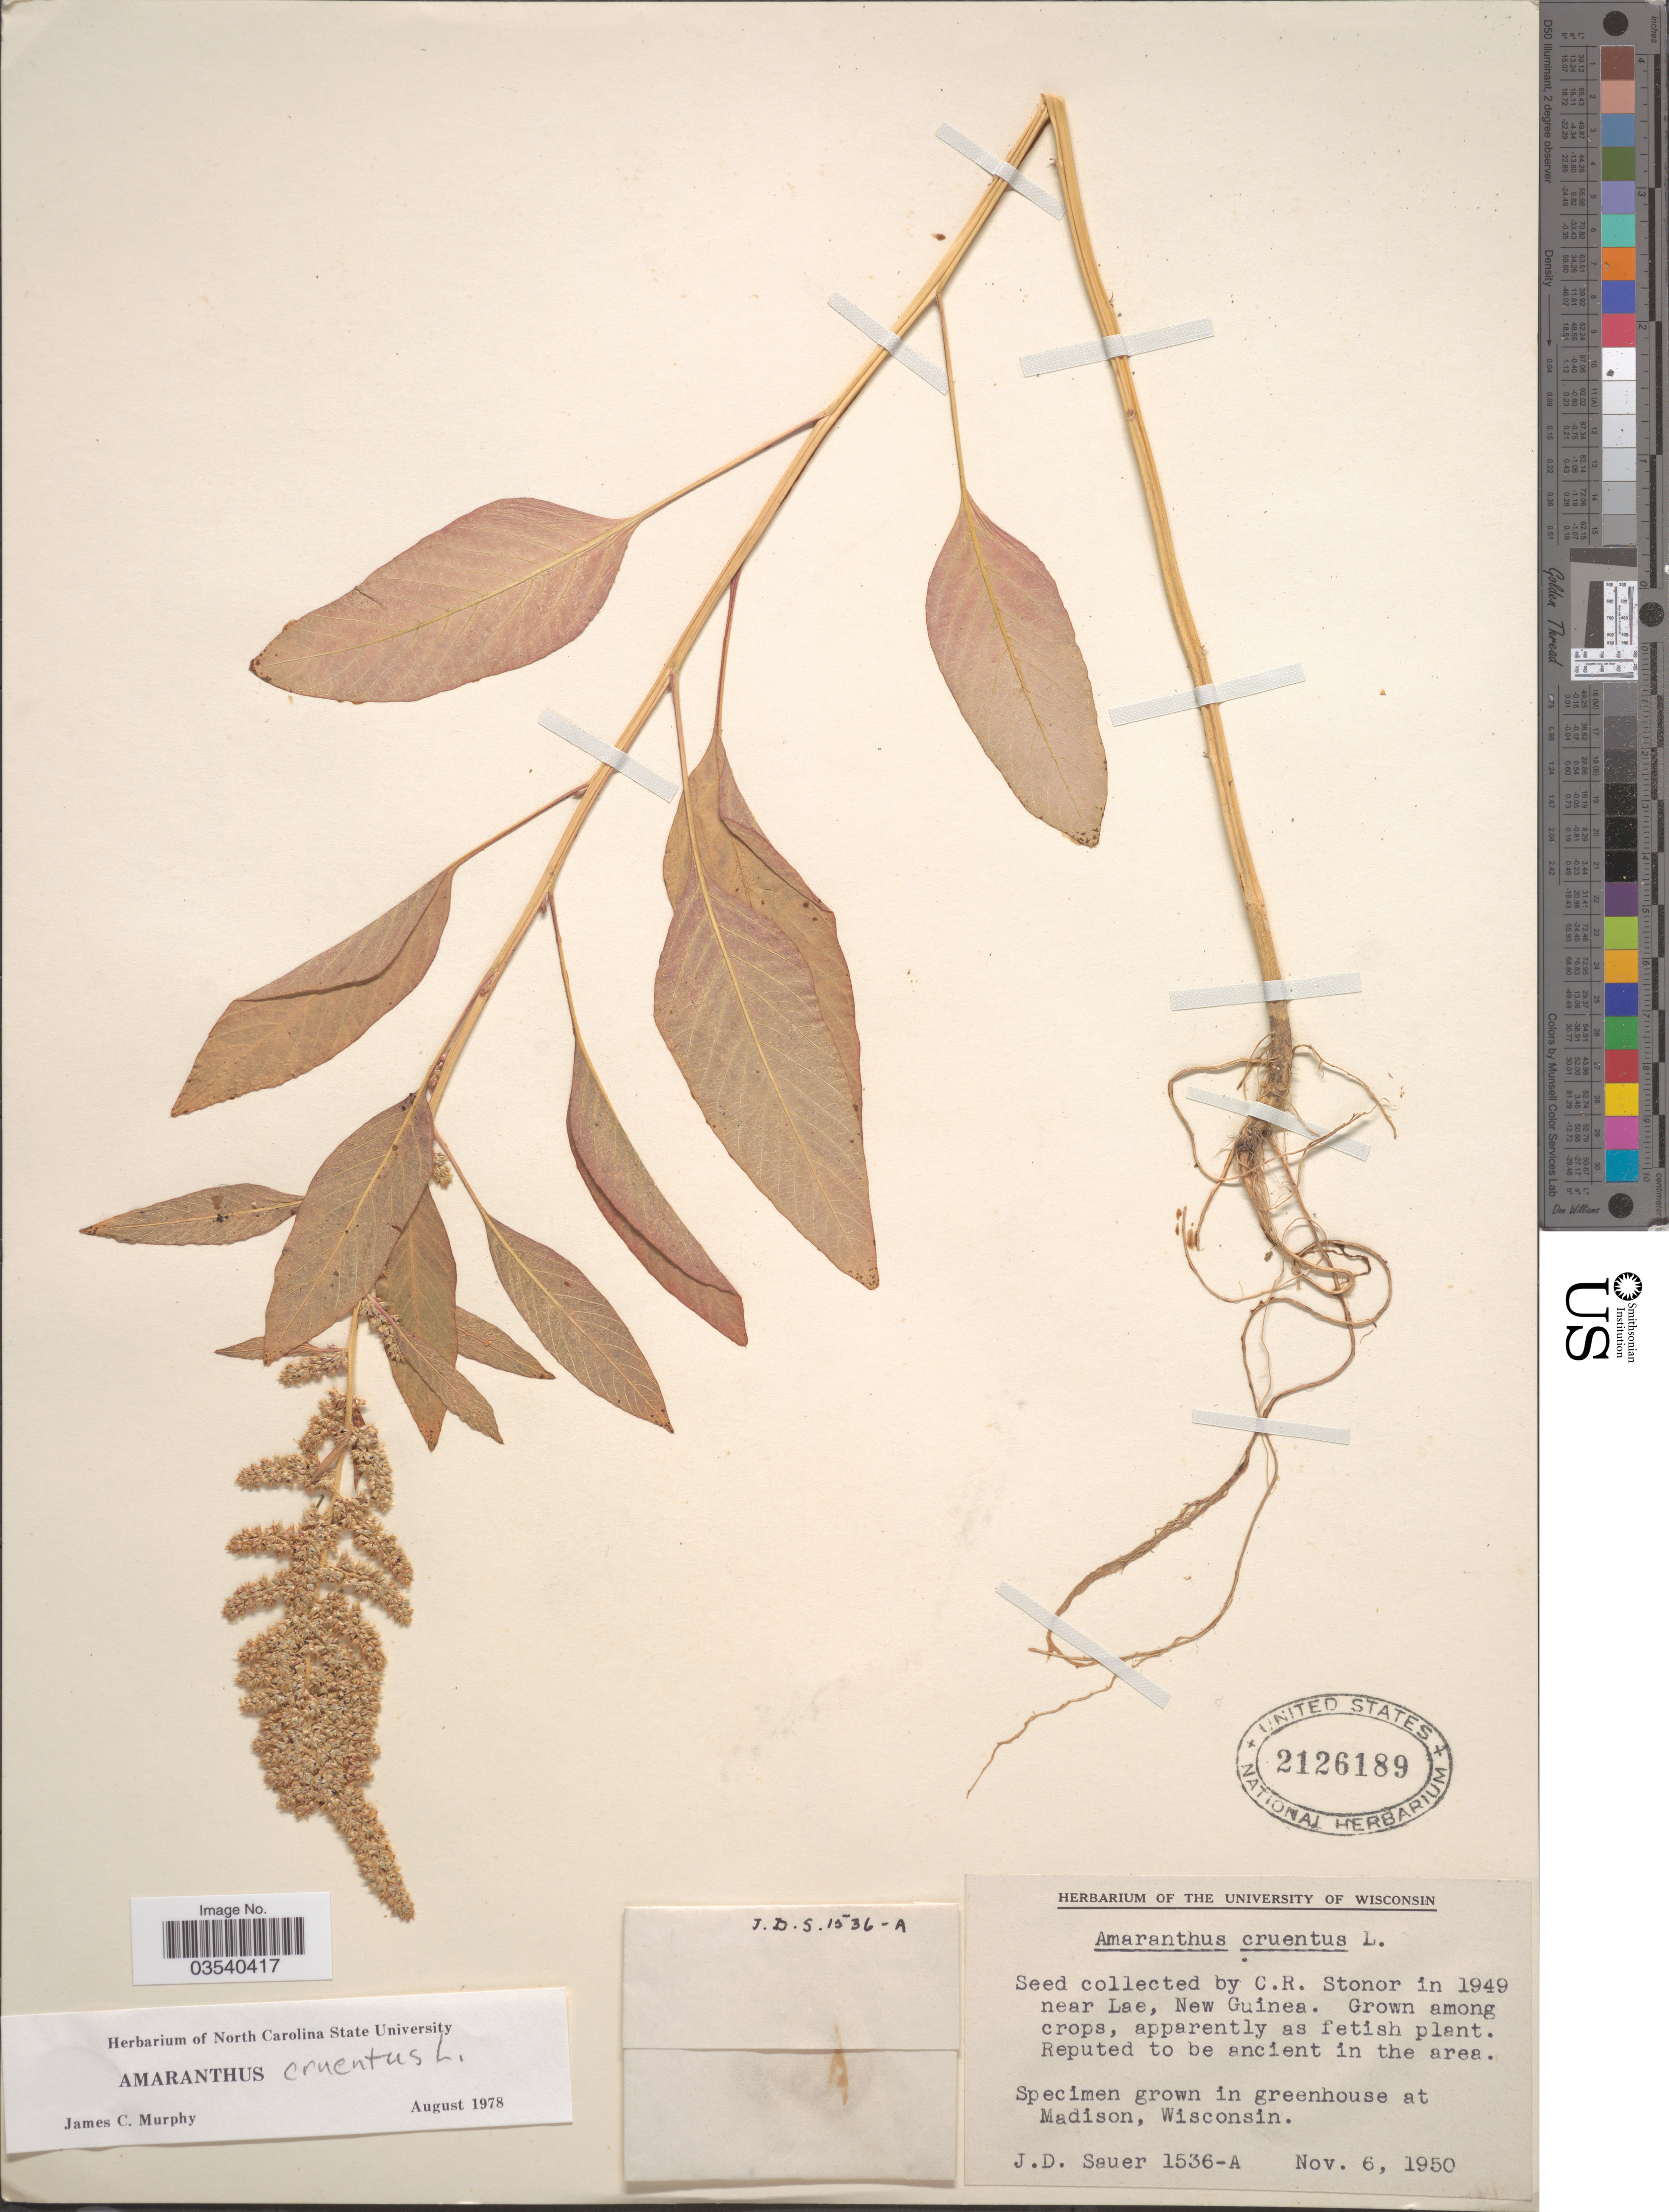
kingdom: Plantae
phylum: Tracheophyta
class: Magnoliopsida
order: Caryophyllales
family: Amaranthaceae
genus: Amaranthus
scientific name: Amaranthus cruentus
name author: L.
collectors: J. D. Sauer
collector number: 1536-A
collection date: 1950-11-06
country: United States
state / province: Wisconsin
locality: Grown in greenhouse at Madison.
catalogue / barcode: US 2126189